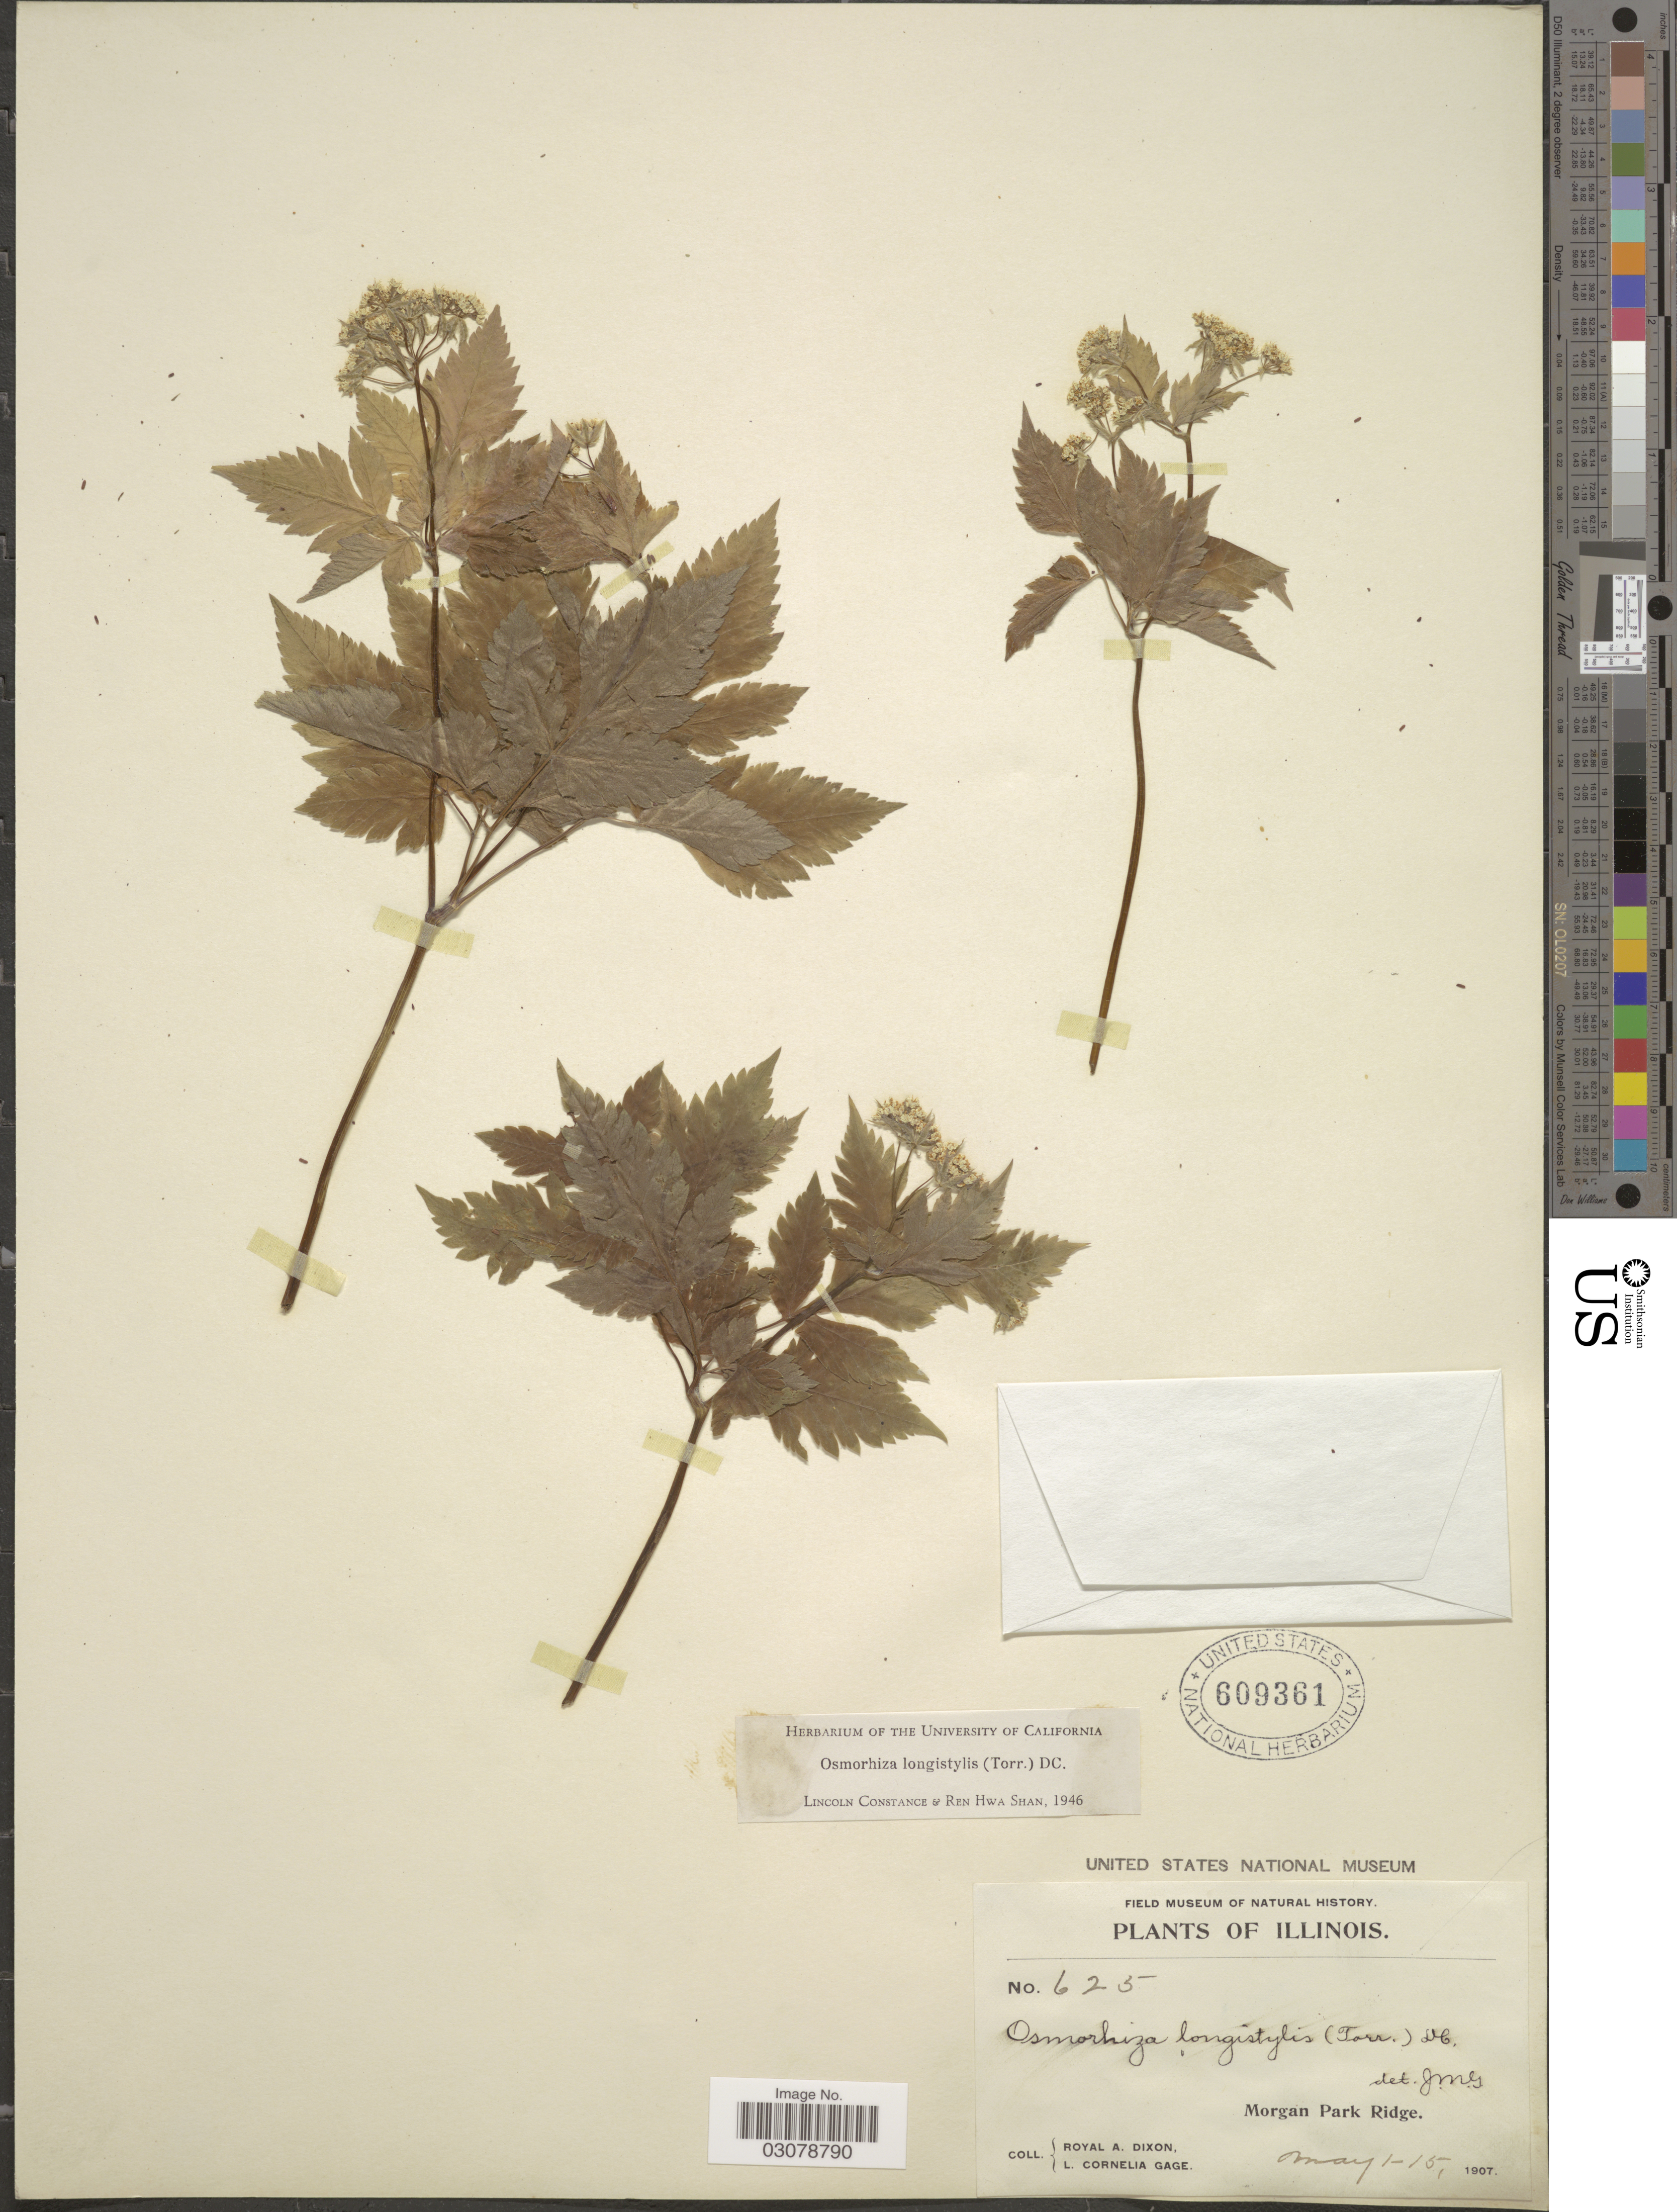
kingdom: Plantae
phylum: Tracheophyta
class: Magnoliopsida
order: Apiales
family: Apiaceae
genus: Osmorhiza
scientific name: Osmorhiza longistylis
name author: (Torr.) DC.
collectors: R. A. Dixon & L. Gage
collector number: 625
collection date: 1907-05-01/1907-05-15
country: United States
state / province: Illinois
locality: Morgan Park Ridge.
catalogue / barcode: US 609361